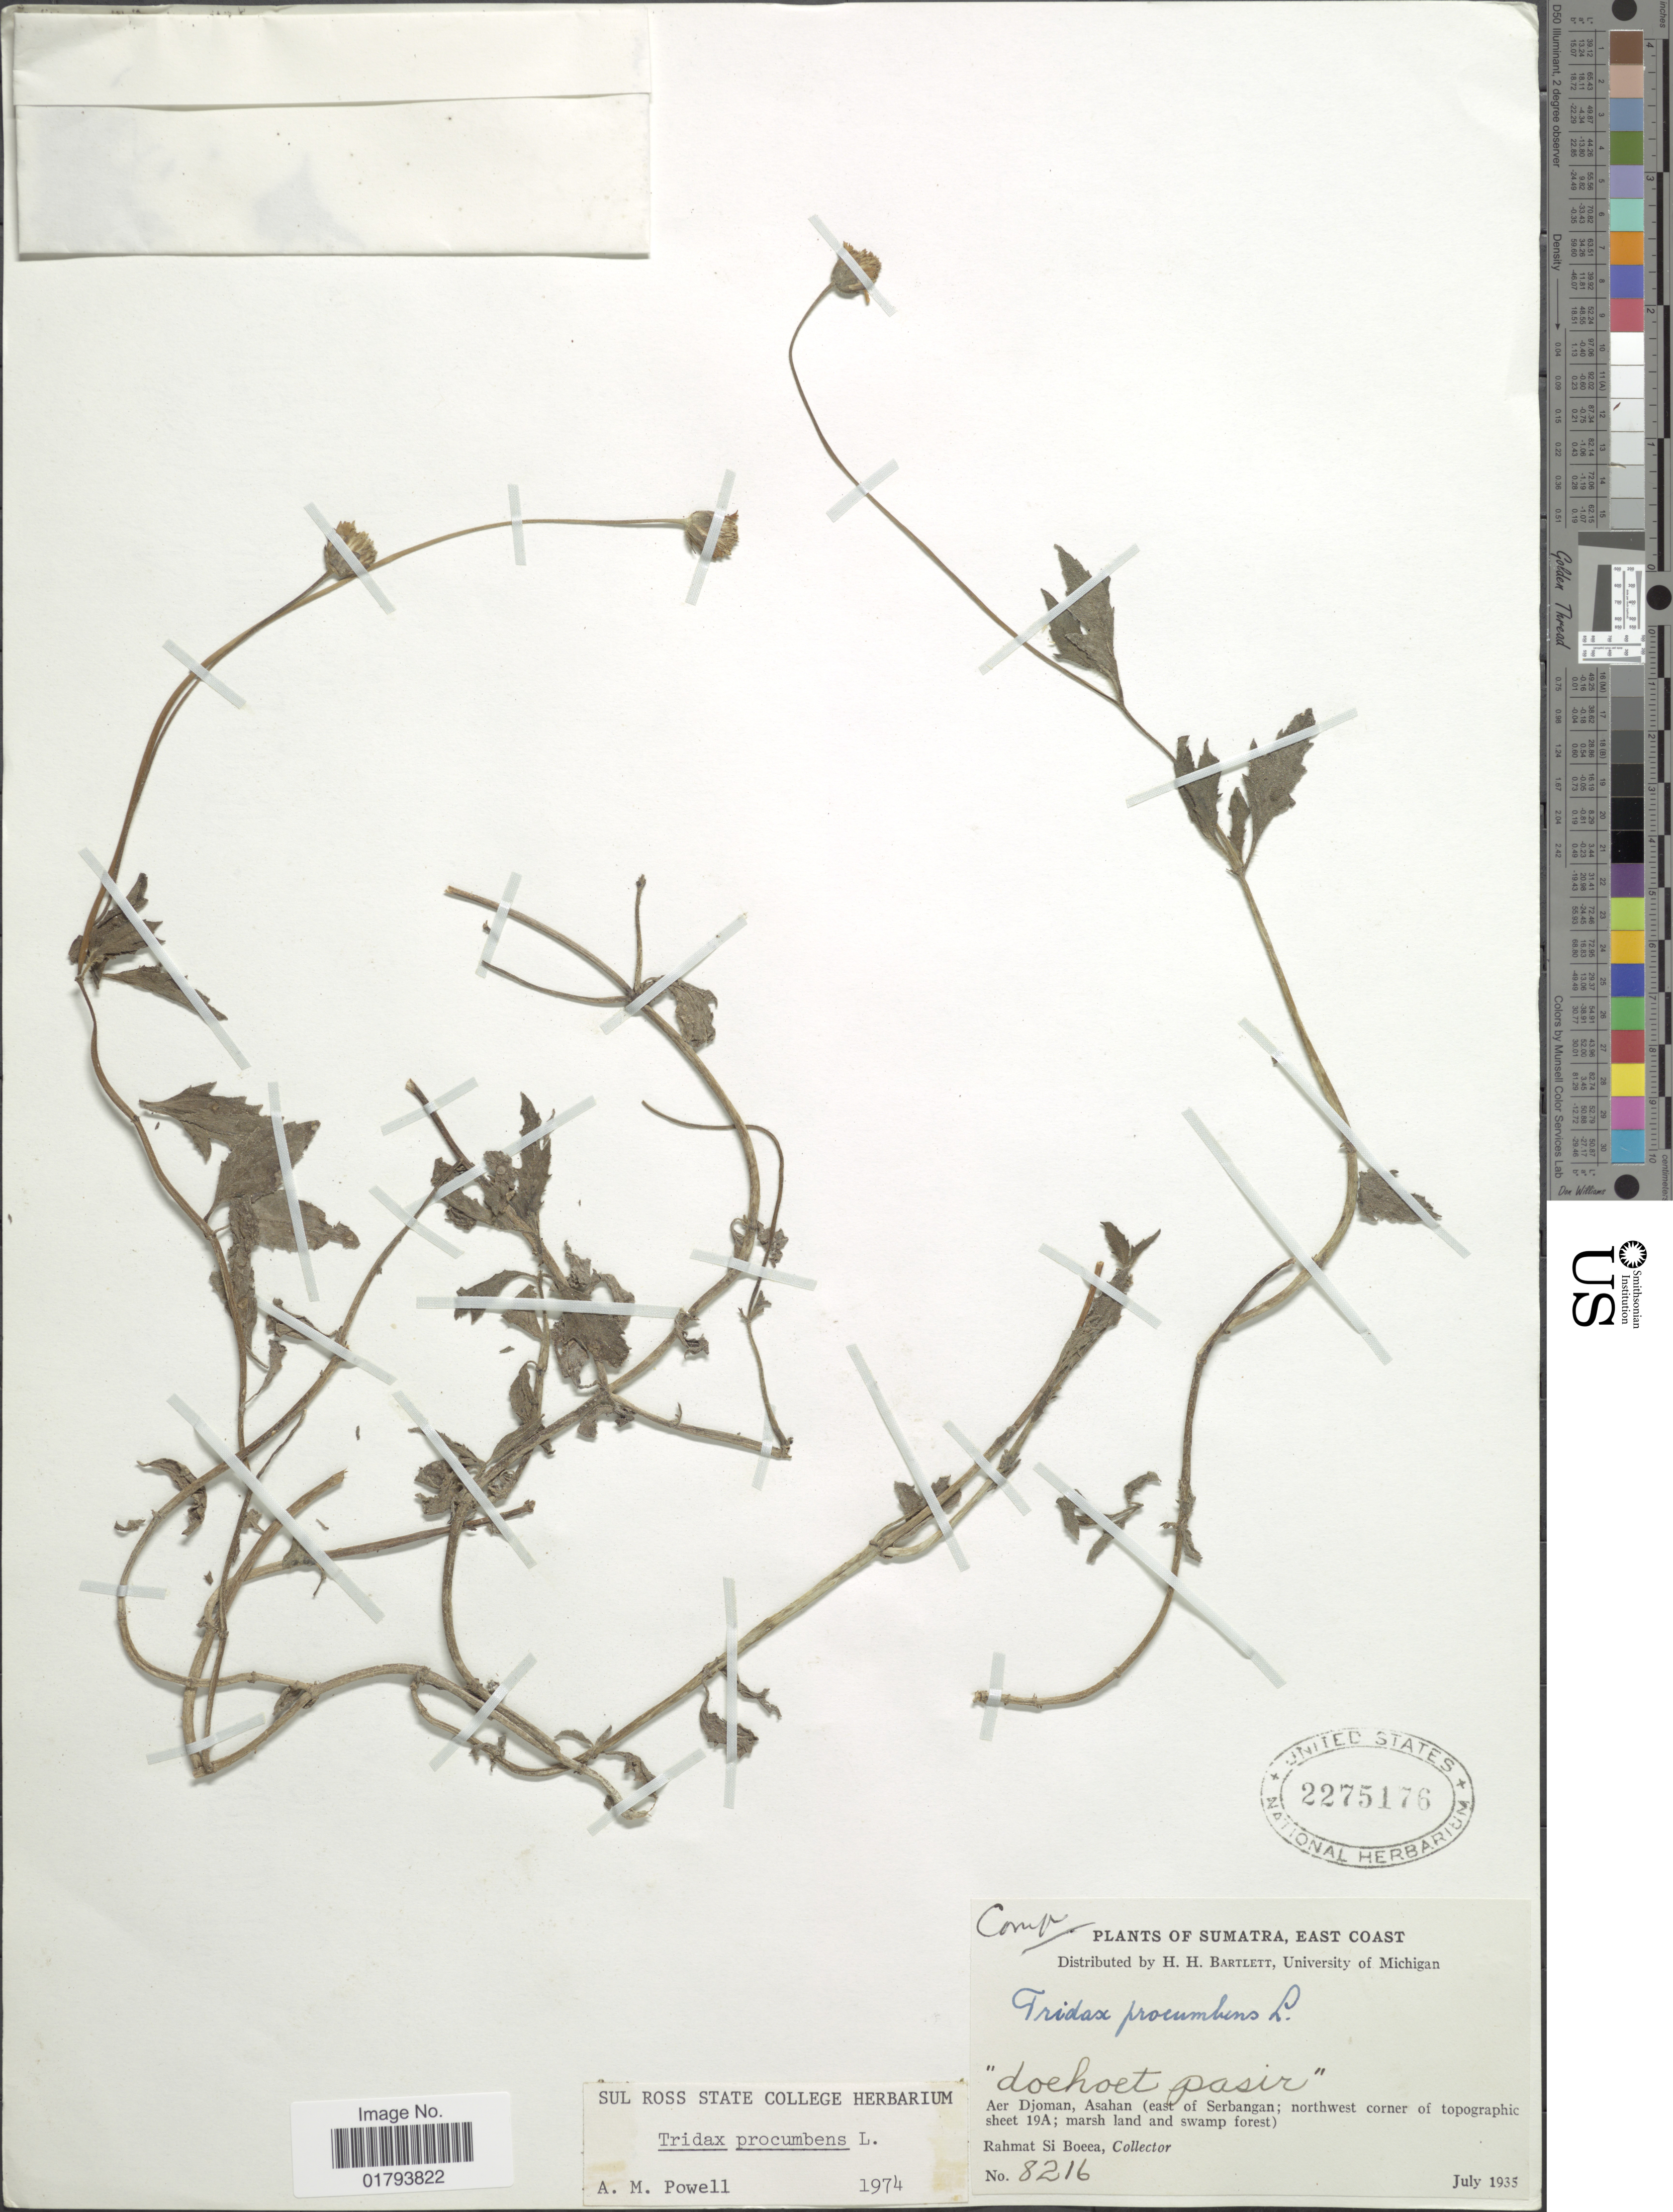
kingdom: Plantae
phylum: Tracheophyta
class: Magnoliopsida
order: Asterales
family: Asteraceae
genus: Tridax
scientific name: Tridax procumbens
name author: L.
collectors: Rahmat Si Boeea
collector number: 8216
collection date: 1935-07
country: Indonesia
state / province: Sumatra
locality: East Coast, Aer Djoman, Asahan (east of Serbangan; northwest corner of topographic sheet 19A; marsh land and swamp forest)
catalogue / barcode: US 2275176